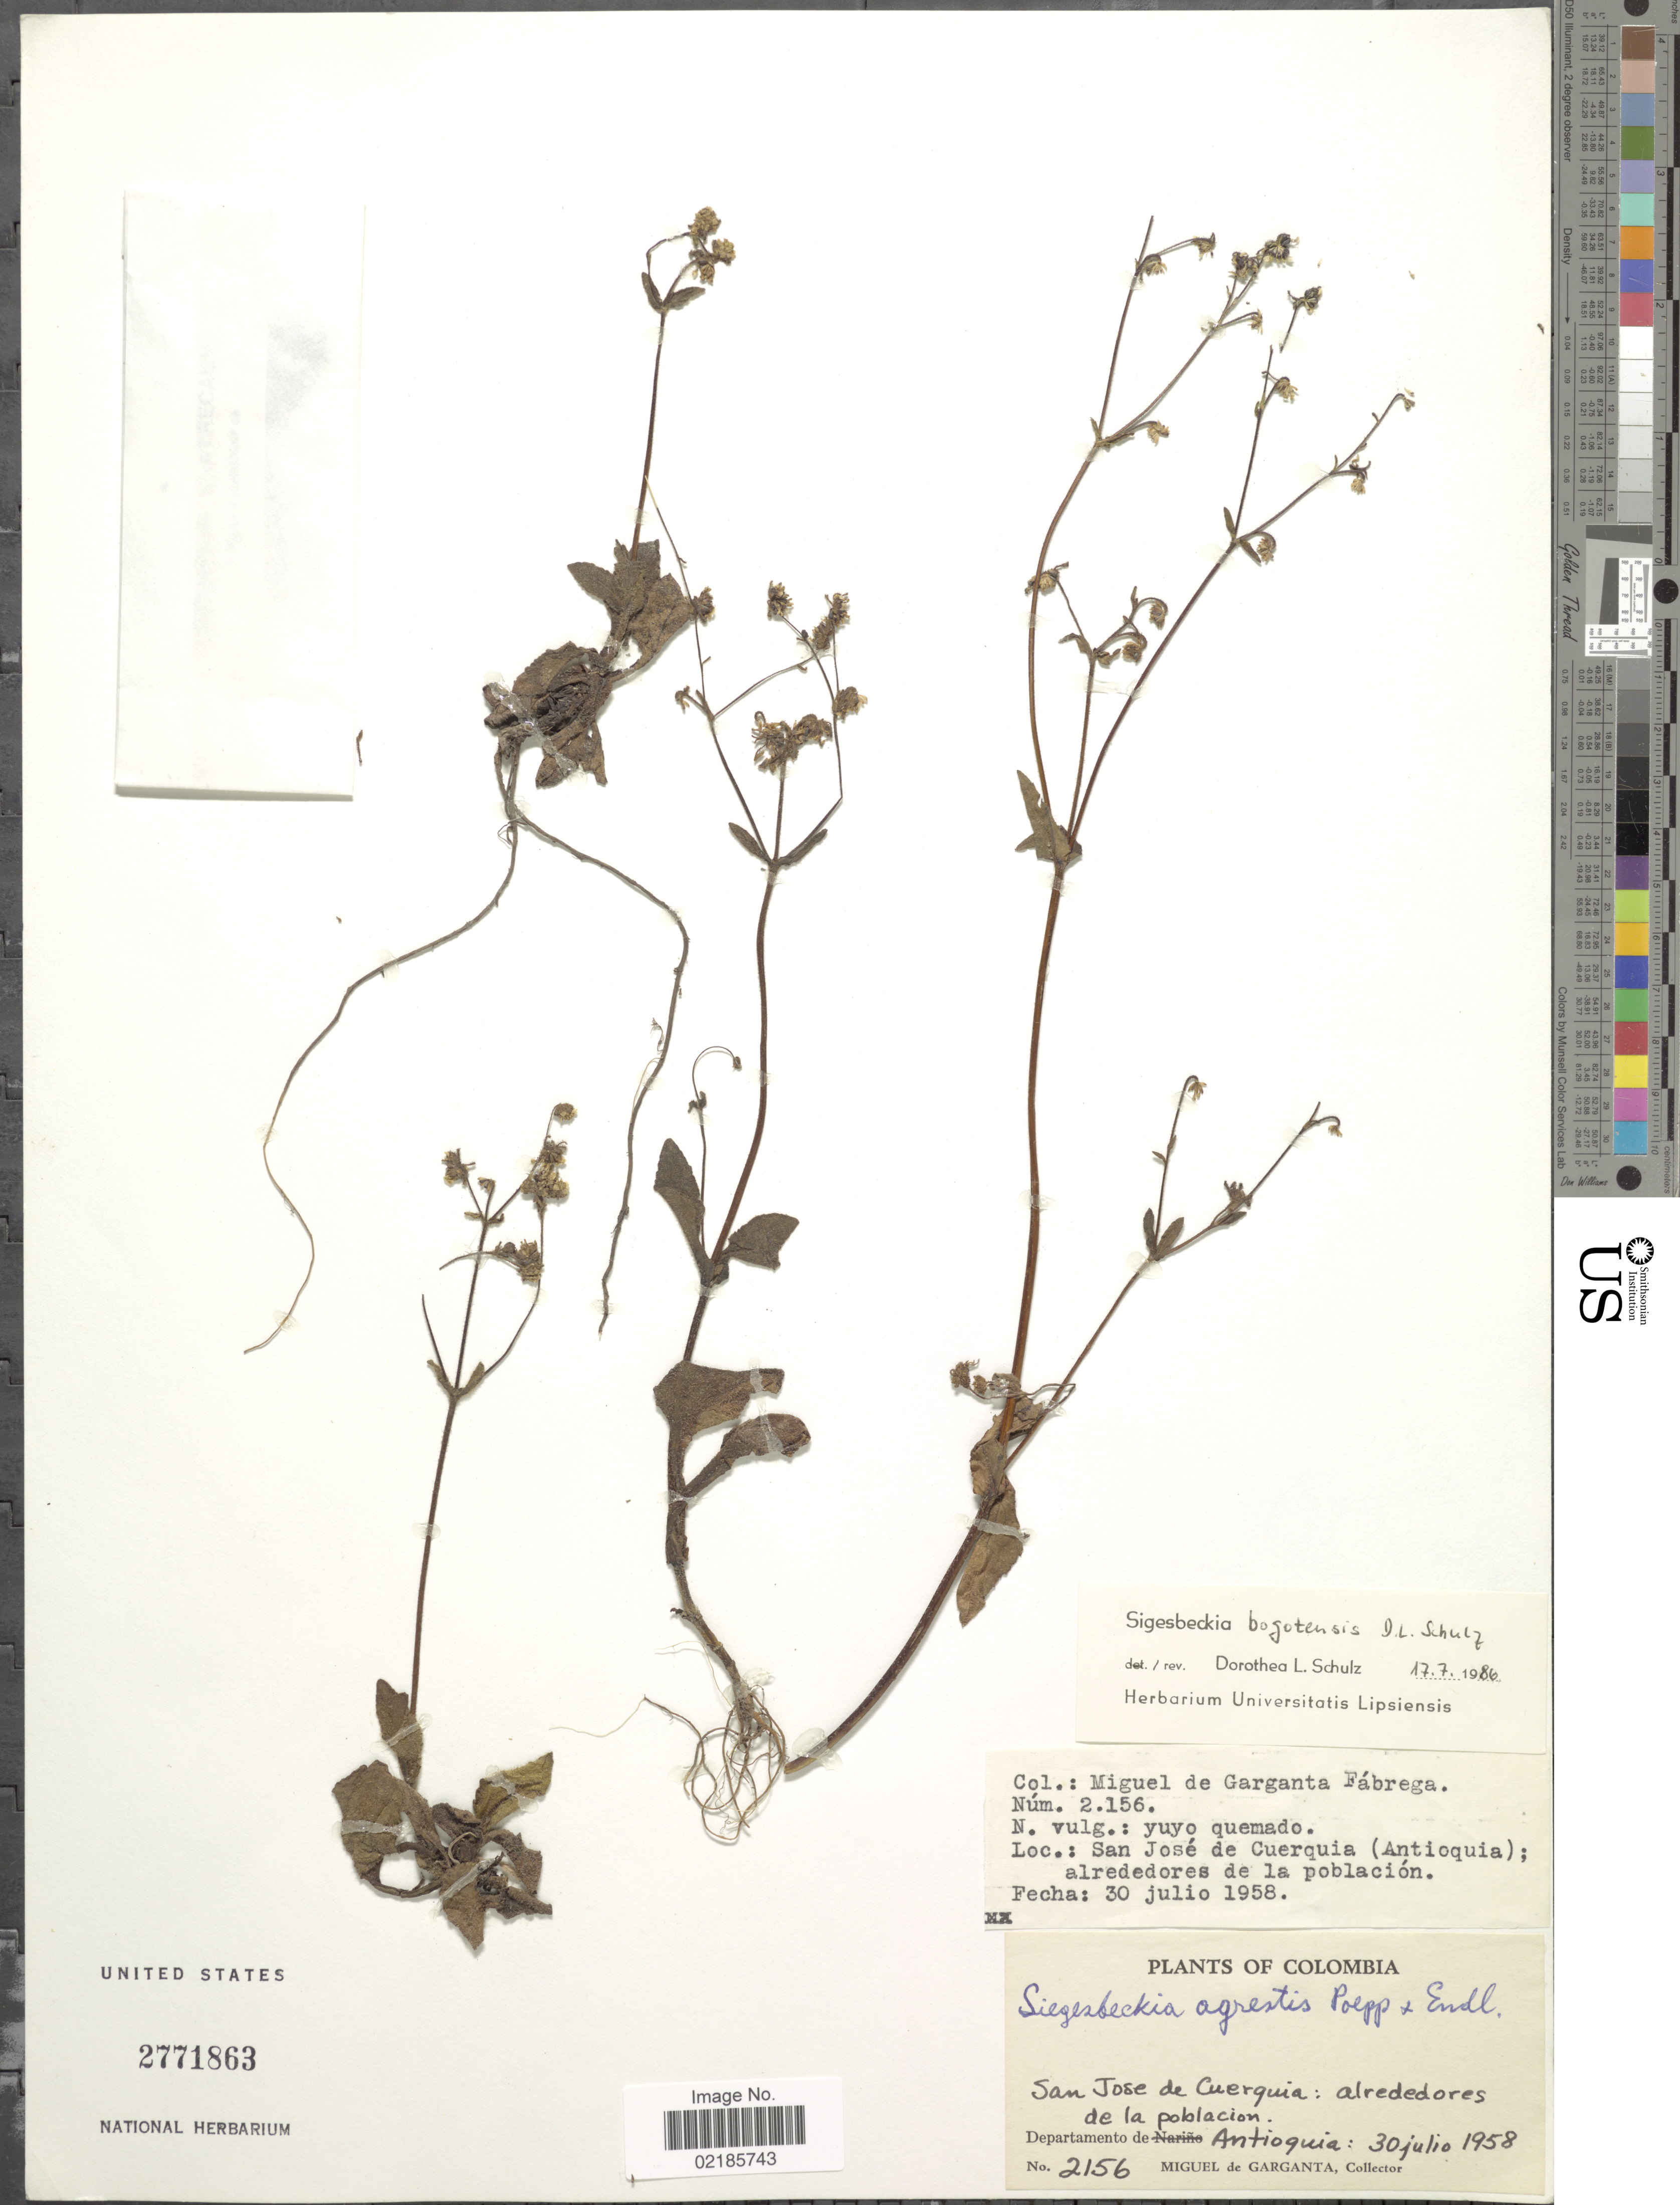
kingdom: Plantae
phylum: Tracheophyta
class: Magnoliopsida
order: Asterales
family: Asteraceae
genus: Sigesbeckia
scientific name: Sigesbeckia jorullensis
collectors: M. Garganta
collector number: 2156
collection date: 1958-07-30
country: Colombia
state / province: Antioquia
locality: San Jose de Cuerquia: alrededores de la población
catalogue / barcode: US 2771863